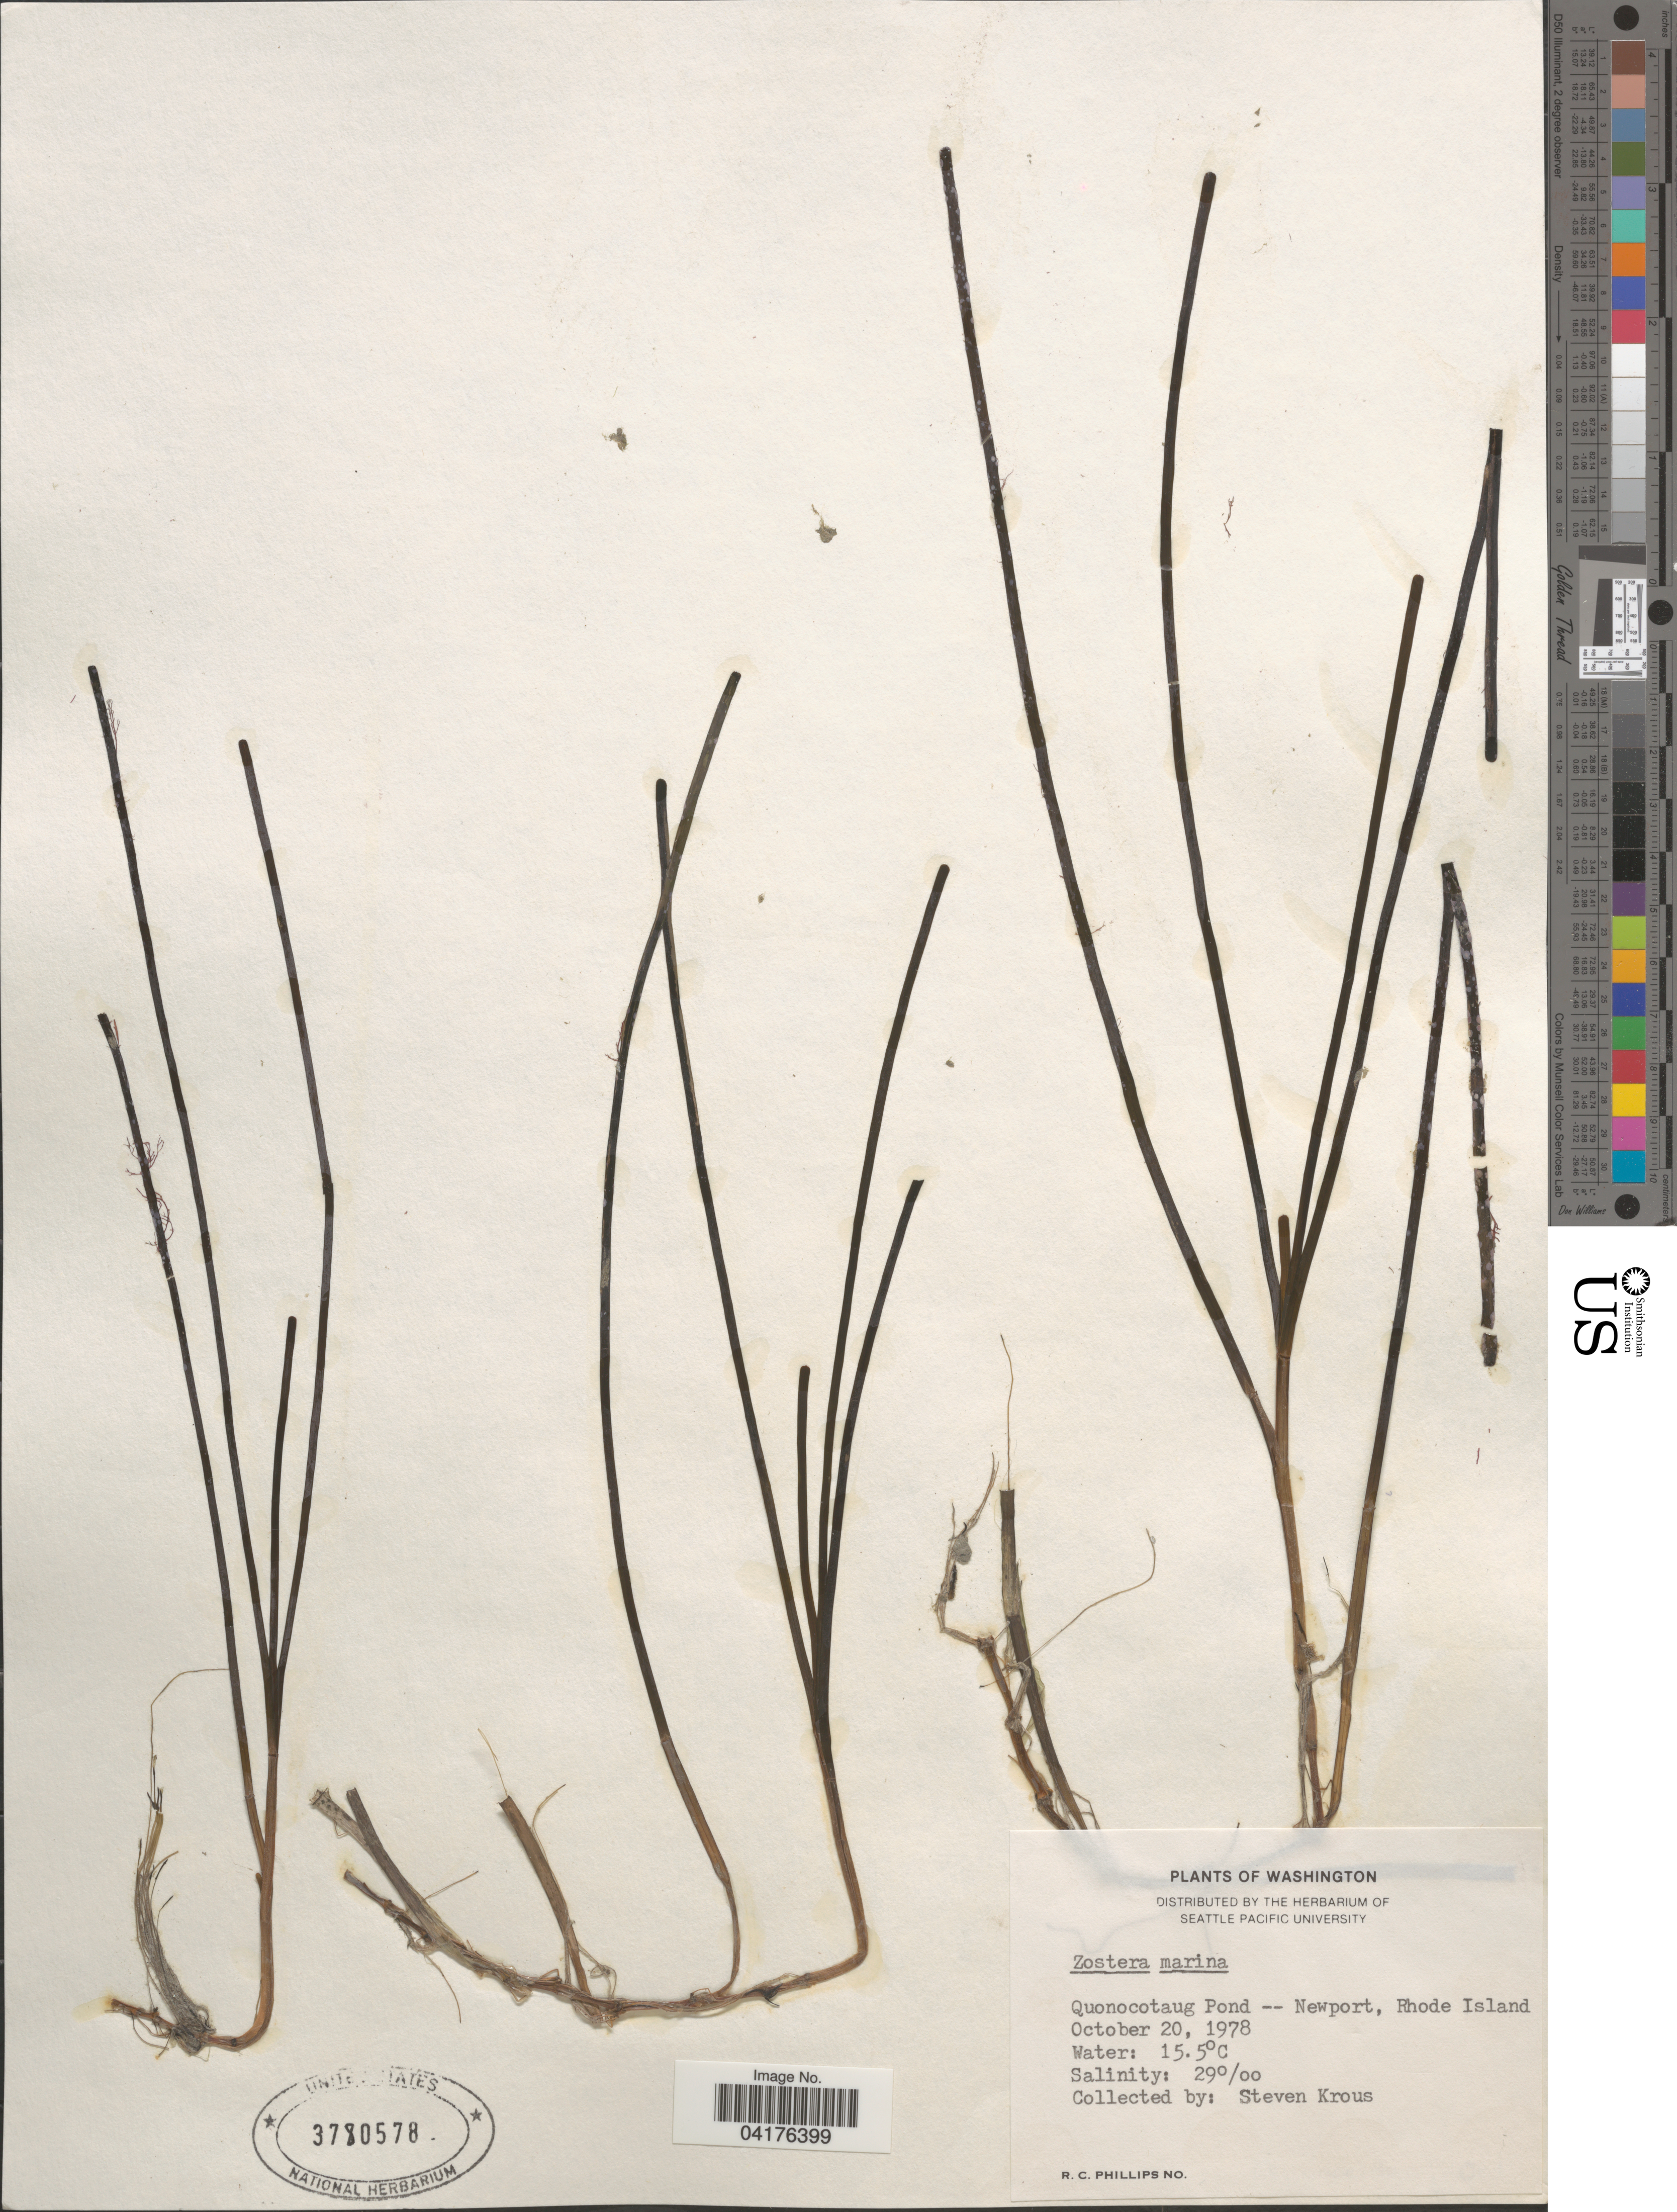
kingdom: Plantae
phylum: Tracheophyta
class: Liliopsida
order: Alismatales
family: Zosteraceae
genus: Zostera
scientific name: Zostera marina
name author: L.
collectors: S. Krous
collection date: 1978-10-20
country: United States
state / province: Rhode Island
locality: Quonocotaug Pond -- Newport.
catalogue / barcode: US 3780578